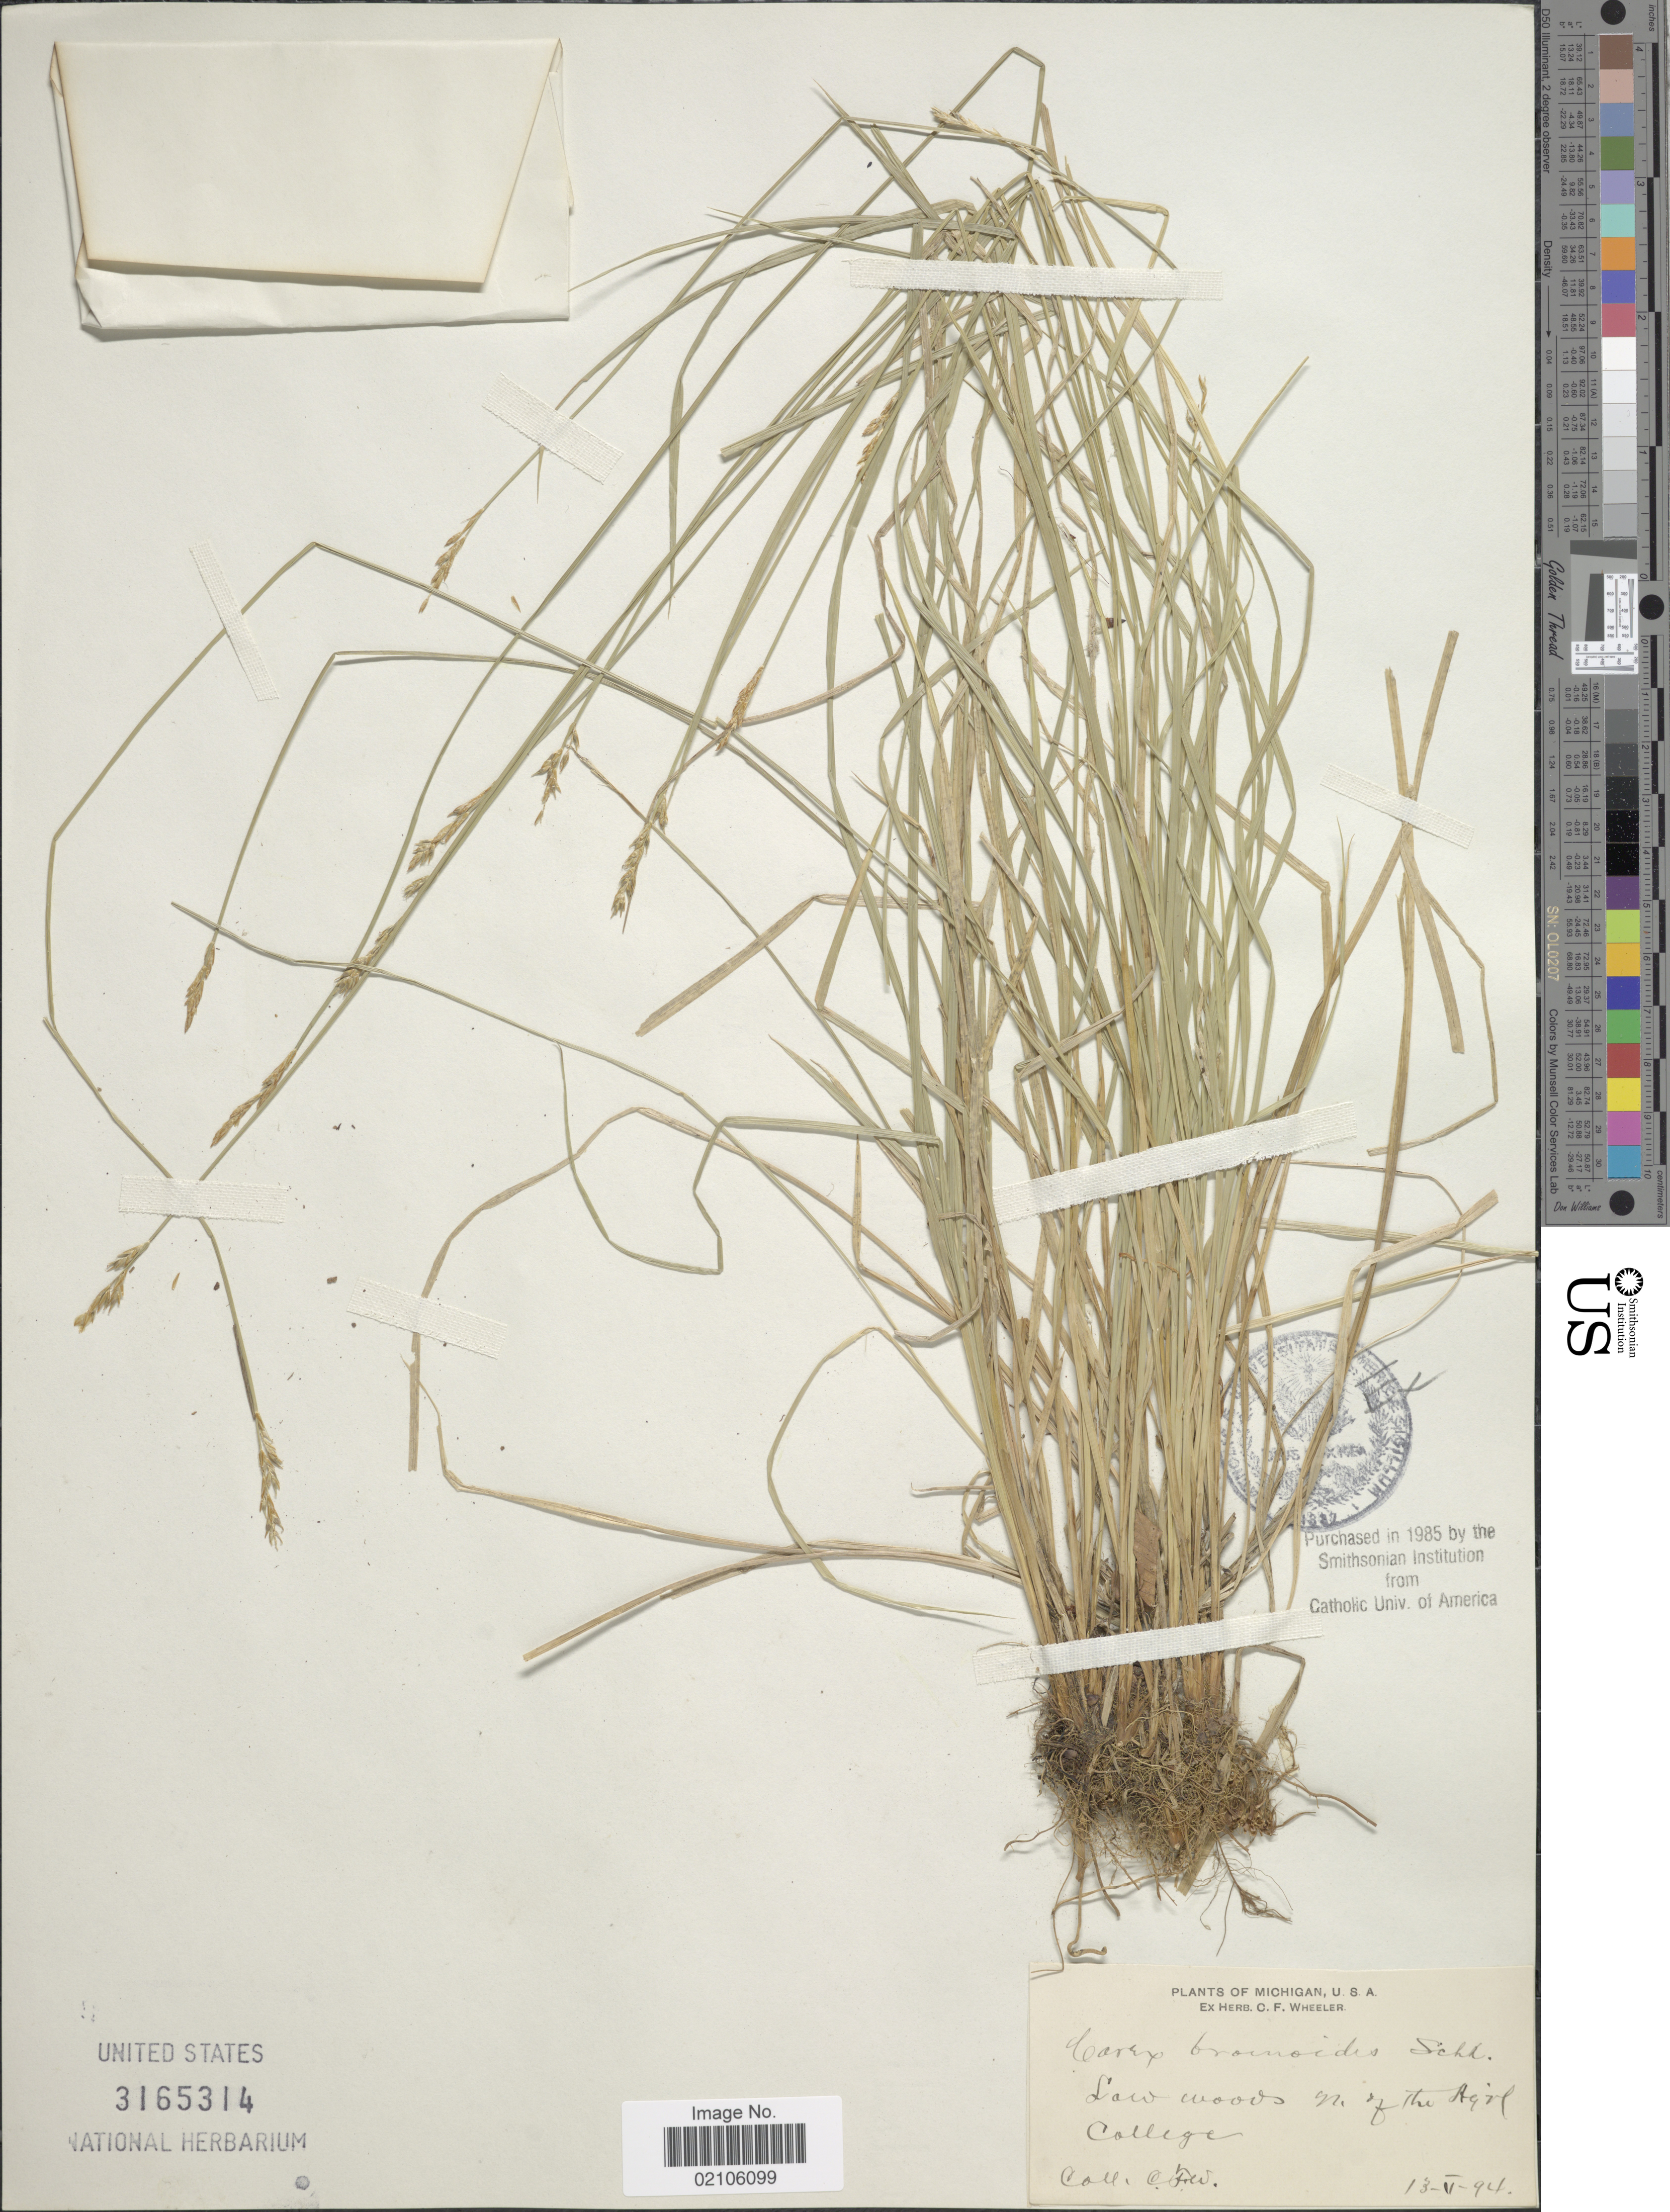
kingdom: Plantae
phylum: Tracheophyta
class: Liliopsida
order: Poales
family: Cyperaceae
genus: Carex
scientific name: Carex bromoides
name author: Willd.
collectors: C. Wheeler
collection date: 1894-02-13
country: United States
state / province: Michigan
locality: Low woods N of The Agril. College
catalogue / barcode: US 3165314